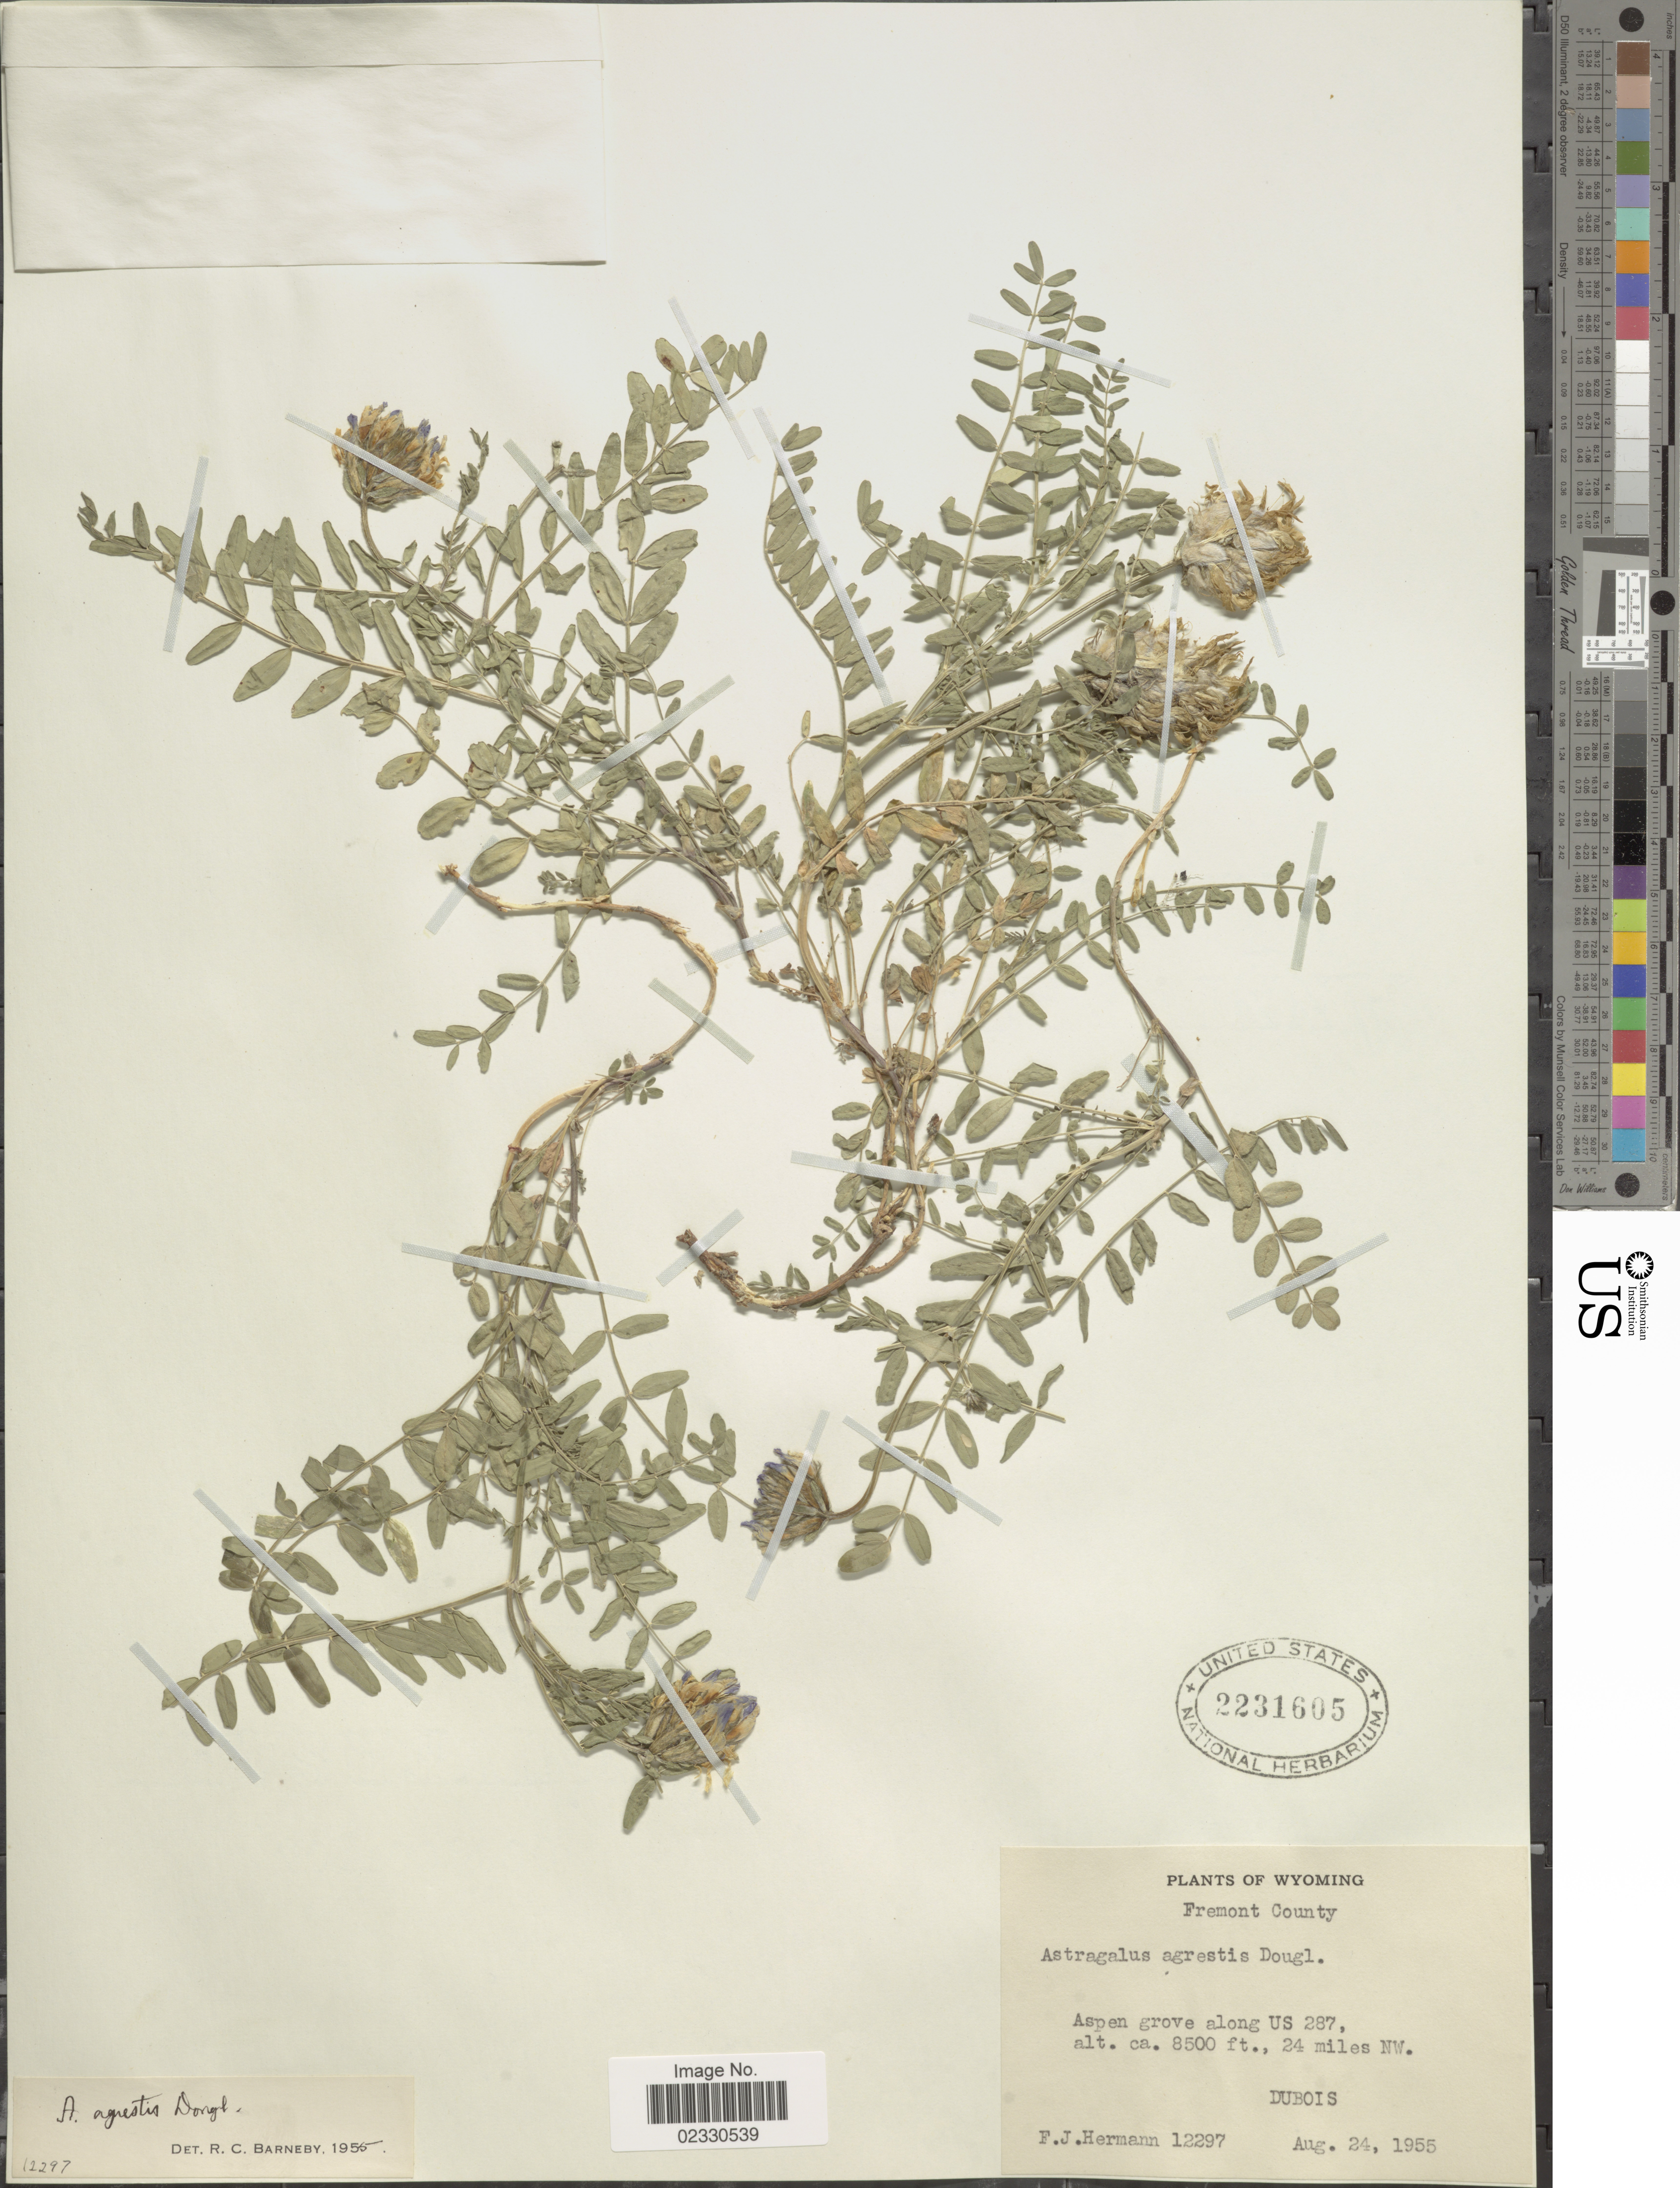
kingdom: Plantae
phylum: Tracheophyta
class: Magnoliopsida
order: Fabales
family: Fabaceae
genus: Astragalus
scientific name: Astragalus dasyglottis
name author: DC.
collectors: F. J. Hermann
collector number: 12297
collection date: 1955-08-24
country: United States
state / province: Wyoming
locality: Fremont County, Aspen grove along US 287, 24 miles NW, Dubois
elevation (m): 2591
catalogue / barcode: US 2231605